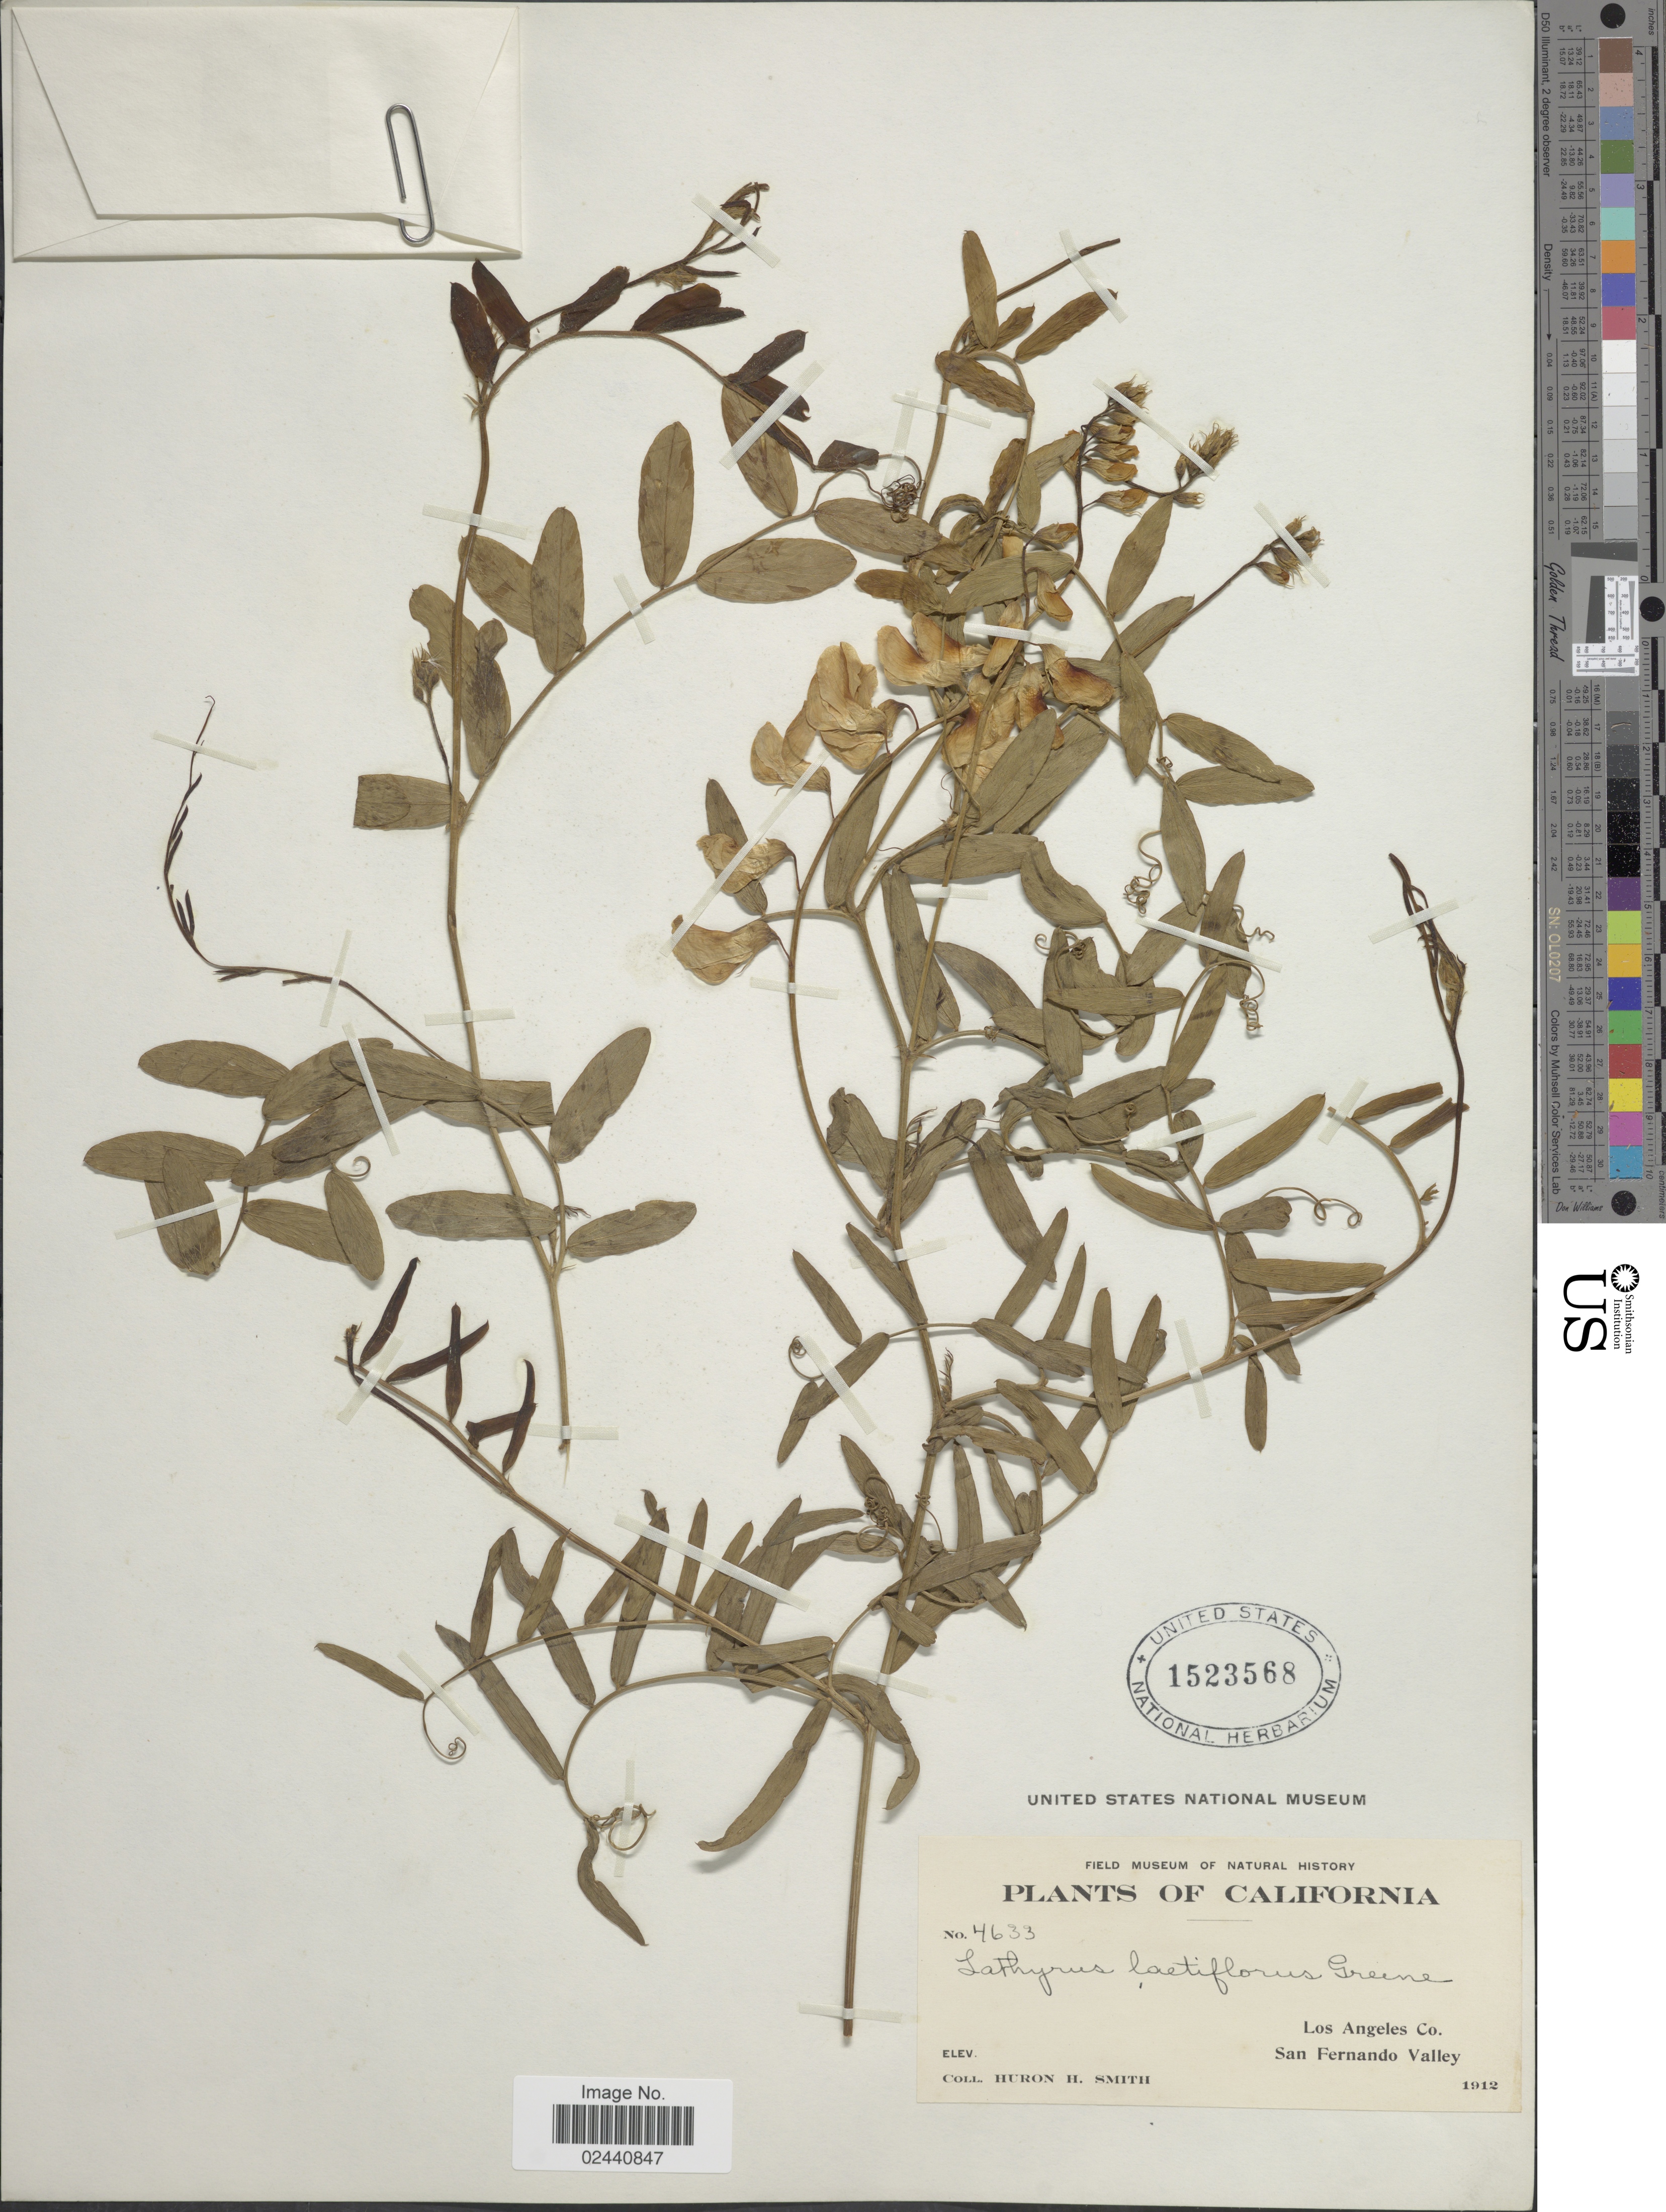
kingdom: Plantae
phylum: Tracheophyta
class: Magnoliopsida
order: Fabales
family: Fabaceae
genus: Lathyrus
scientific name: Lathyrus laetiflorus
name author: Greene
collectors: Huron H. Smith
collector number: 4633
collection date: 1912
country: United States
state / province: California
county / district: Los Angeles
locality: Los Angeles Co., San Fernando Valley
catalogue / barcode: US 1523568